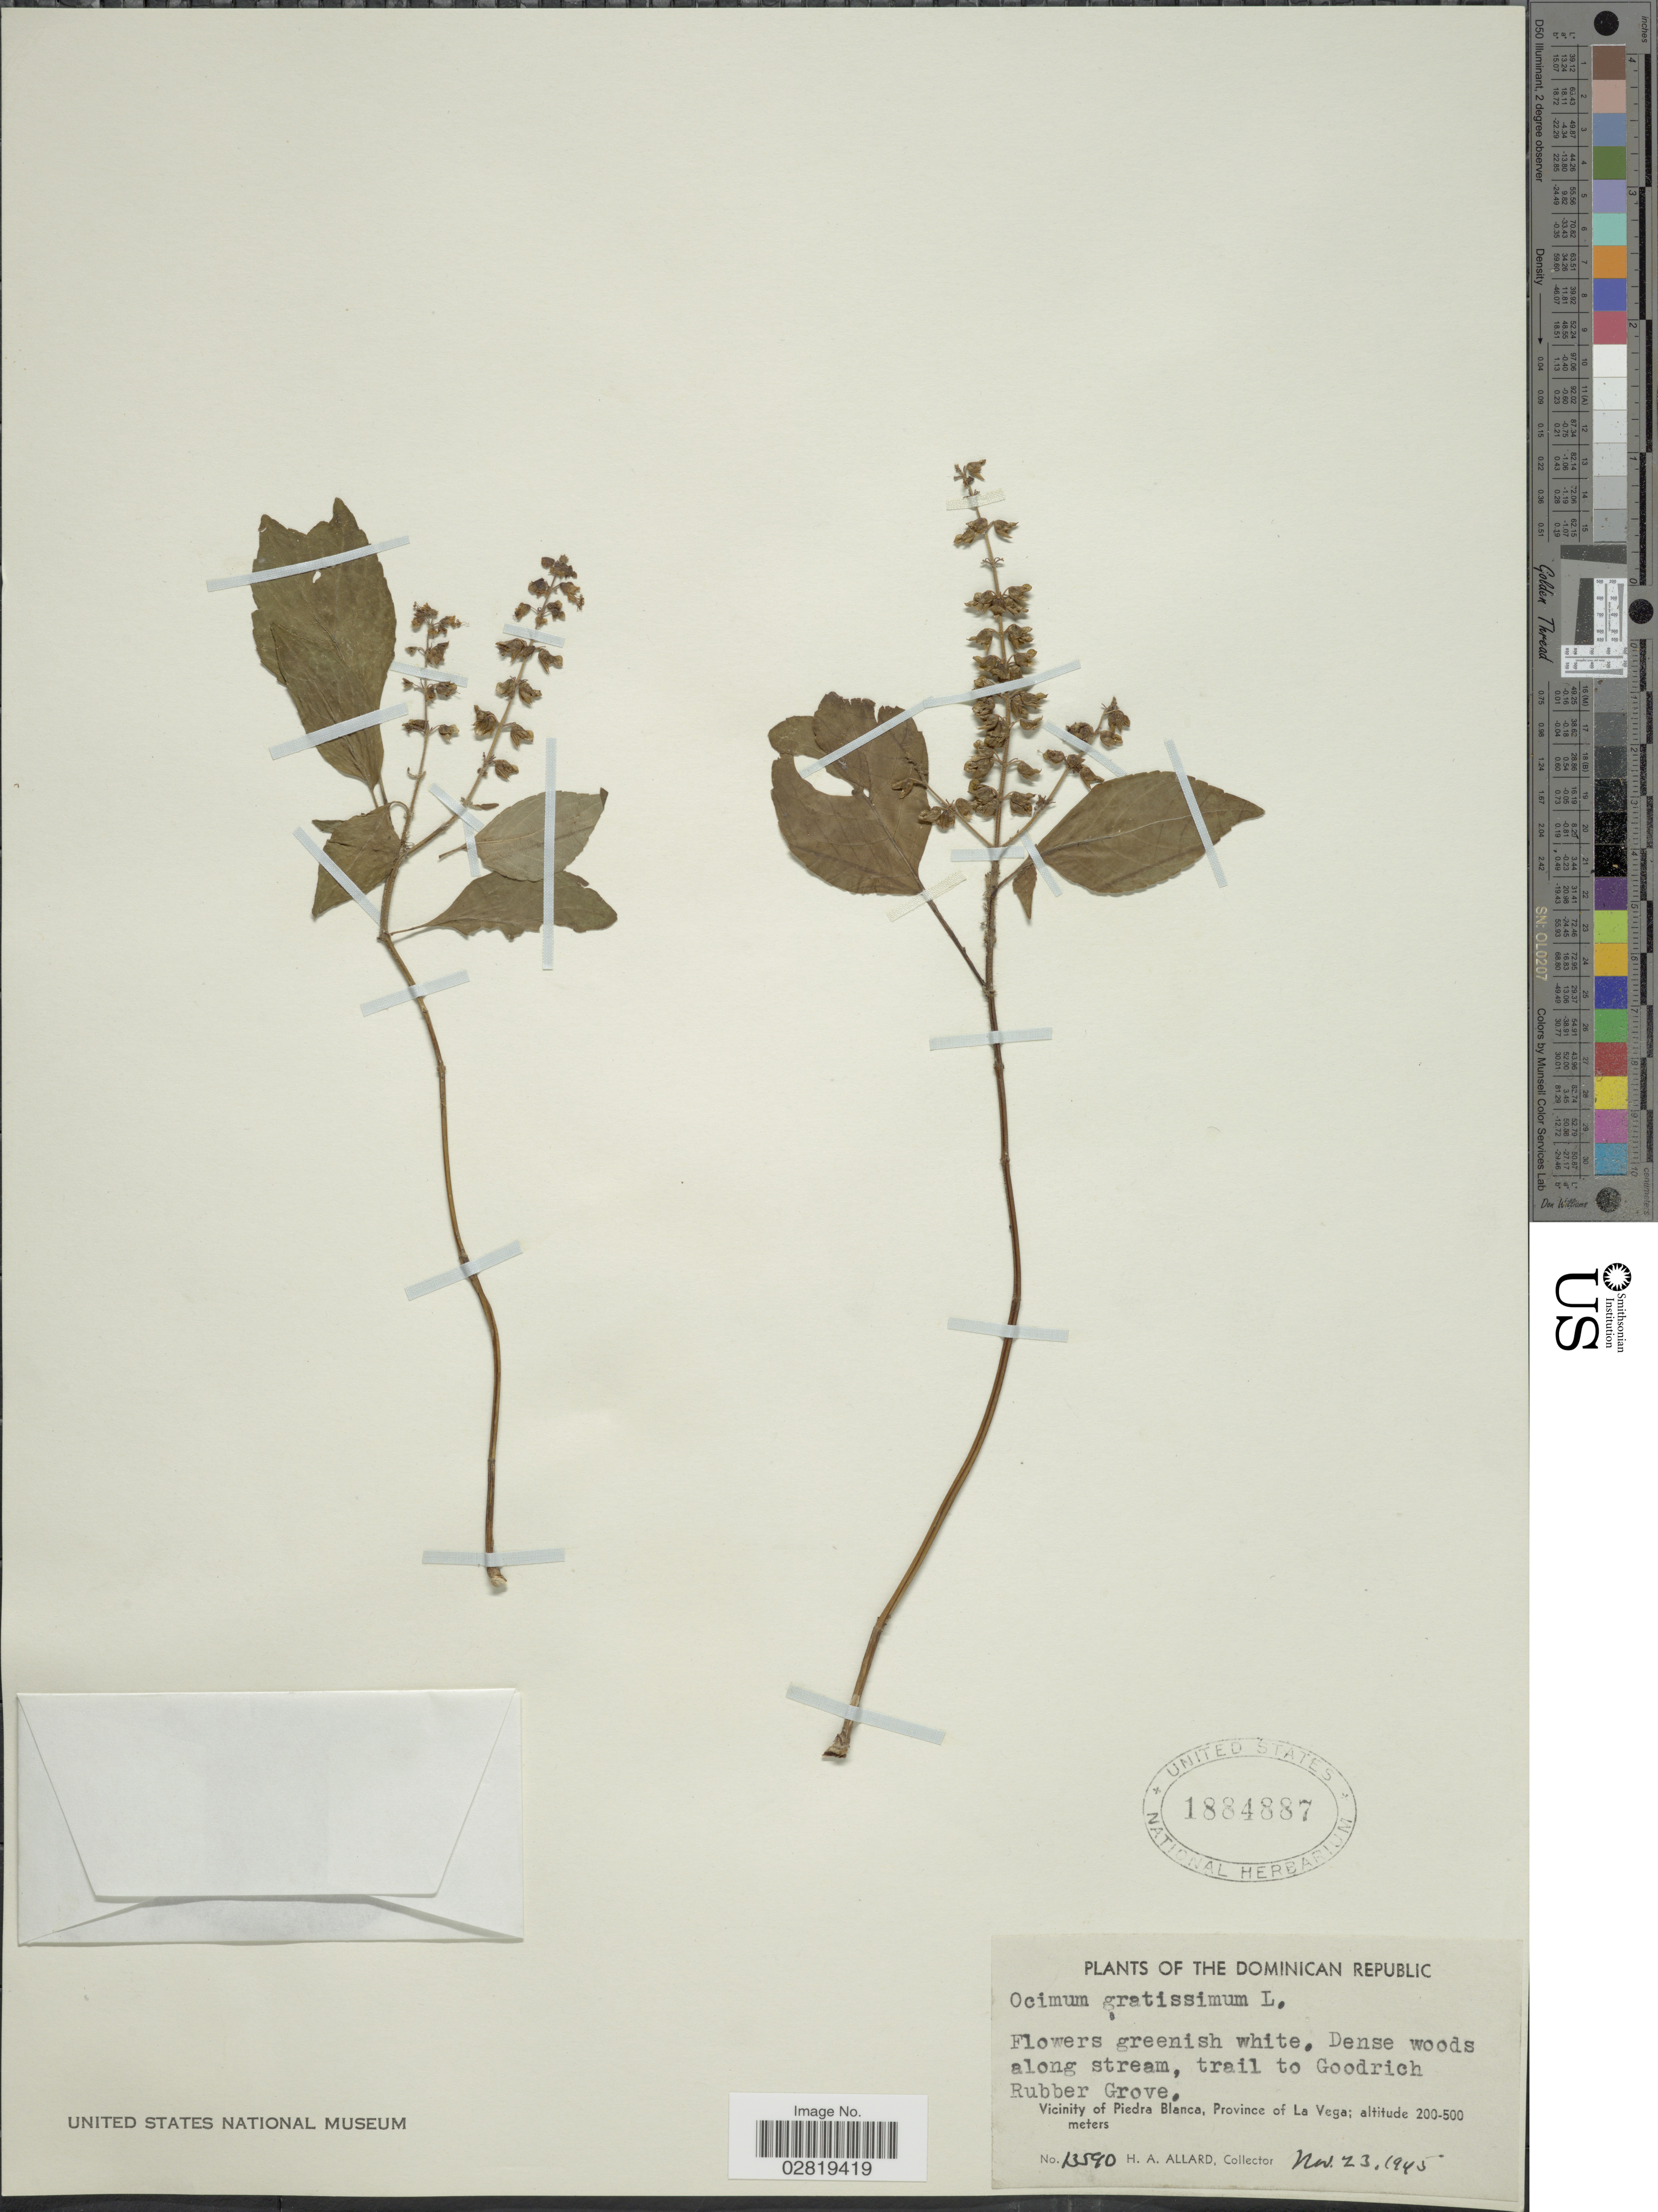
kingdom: Plantae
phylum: Tracheophyta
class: Magnoliopsida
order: Lamiales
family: Lamiaceae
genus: Ocimum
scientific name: Ocimum gratissimum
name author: L.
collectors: H. A. Allard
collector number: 13590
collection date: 1945-11-23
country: Dominican Republic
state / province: La Vega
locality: Dense woods along stream, trail to Goodrich Rubber Grove, Vicinity of Piedra Blanca, Province of La Vega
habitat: dense woods along stream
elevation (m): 200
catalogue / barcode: US 1884887